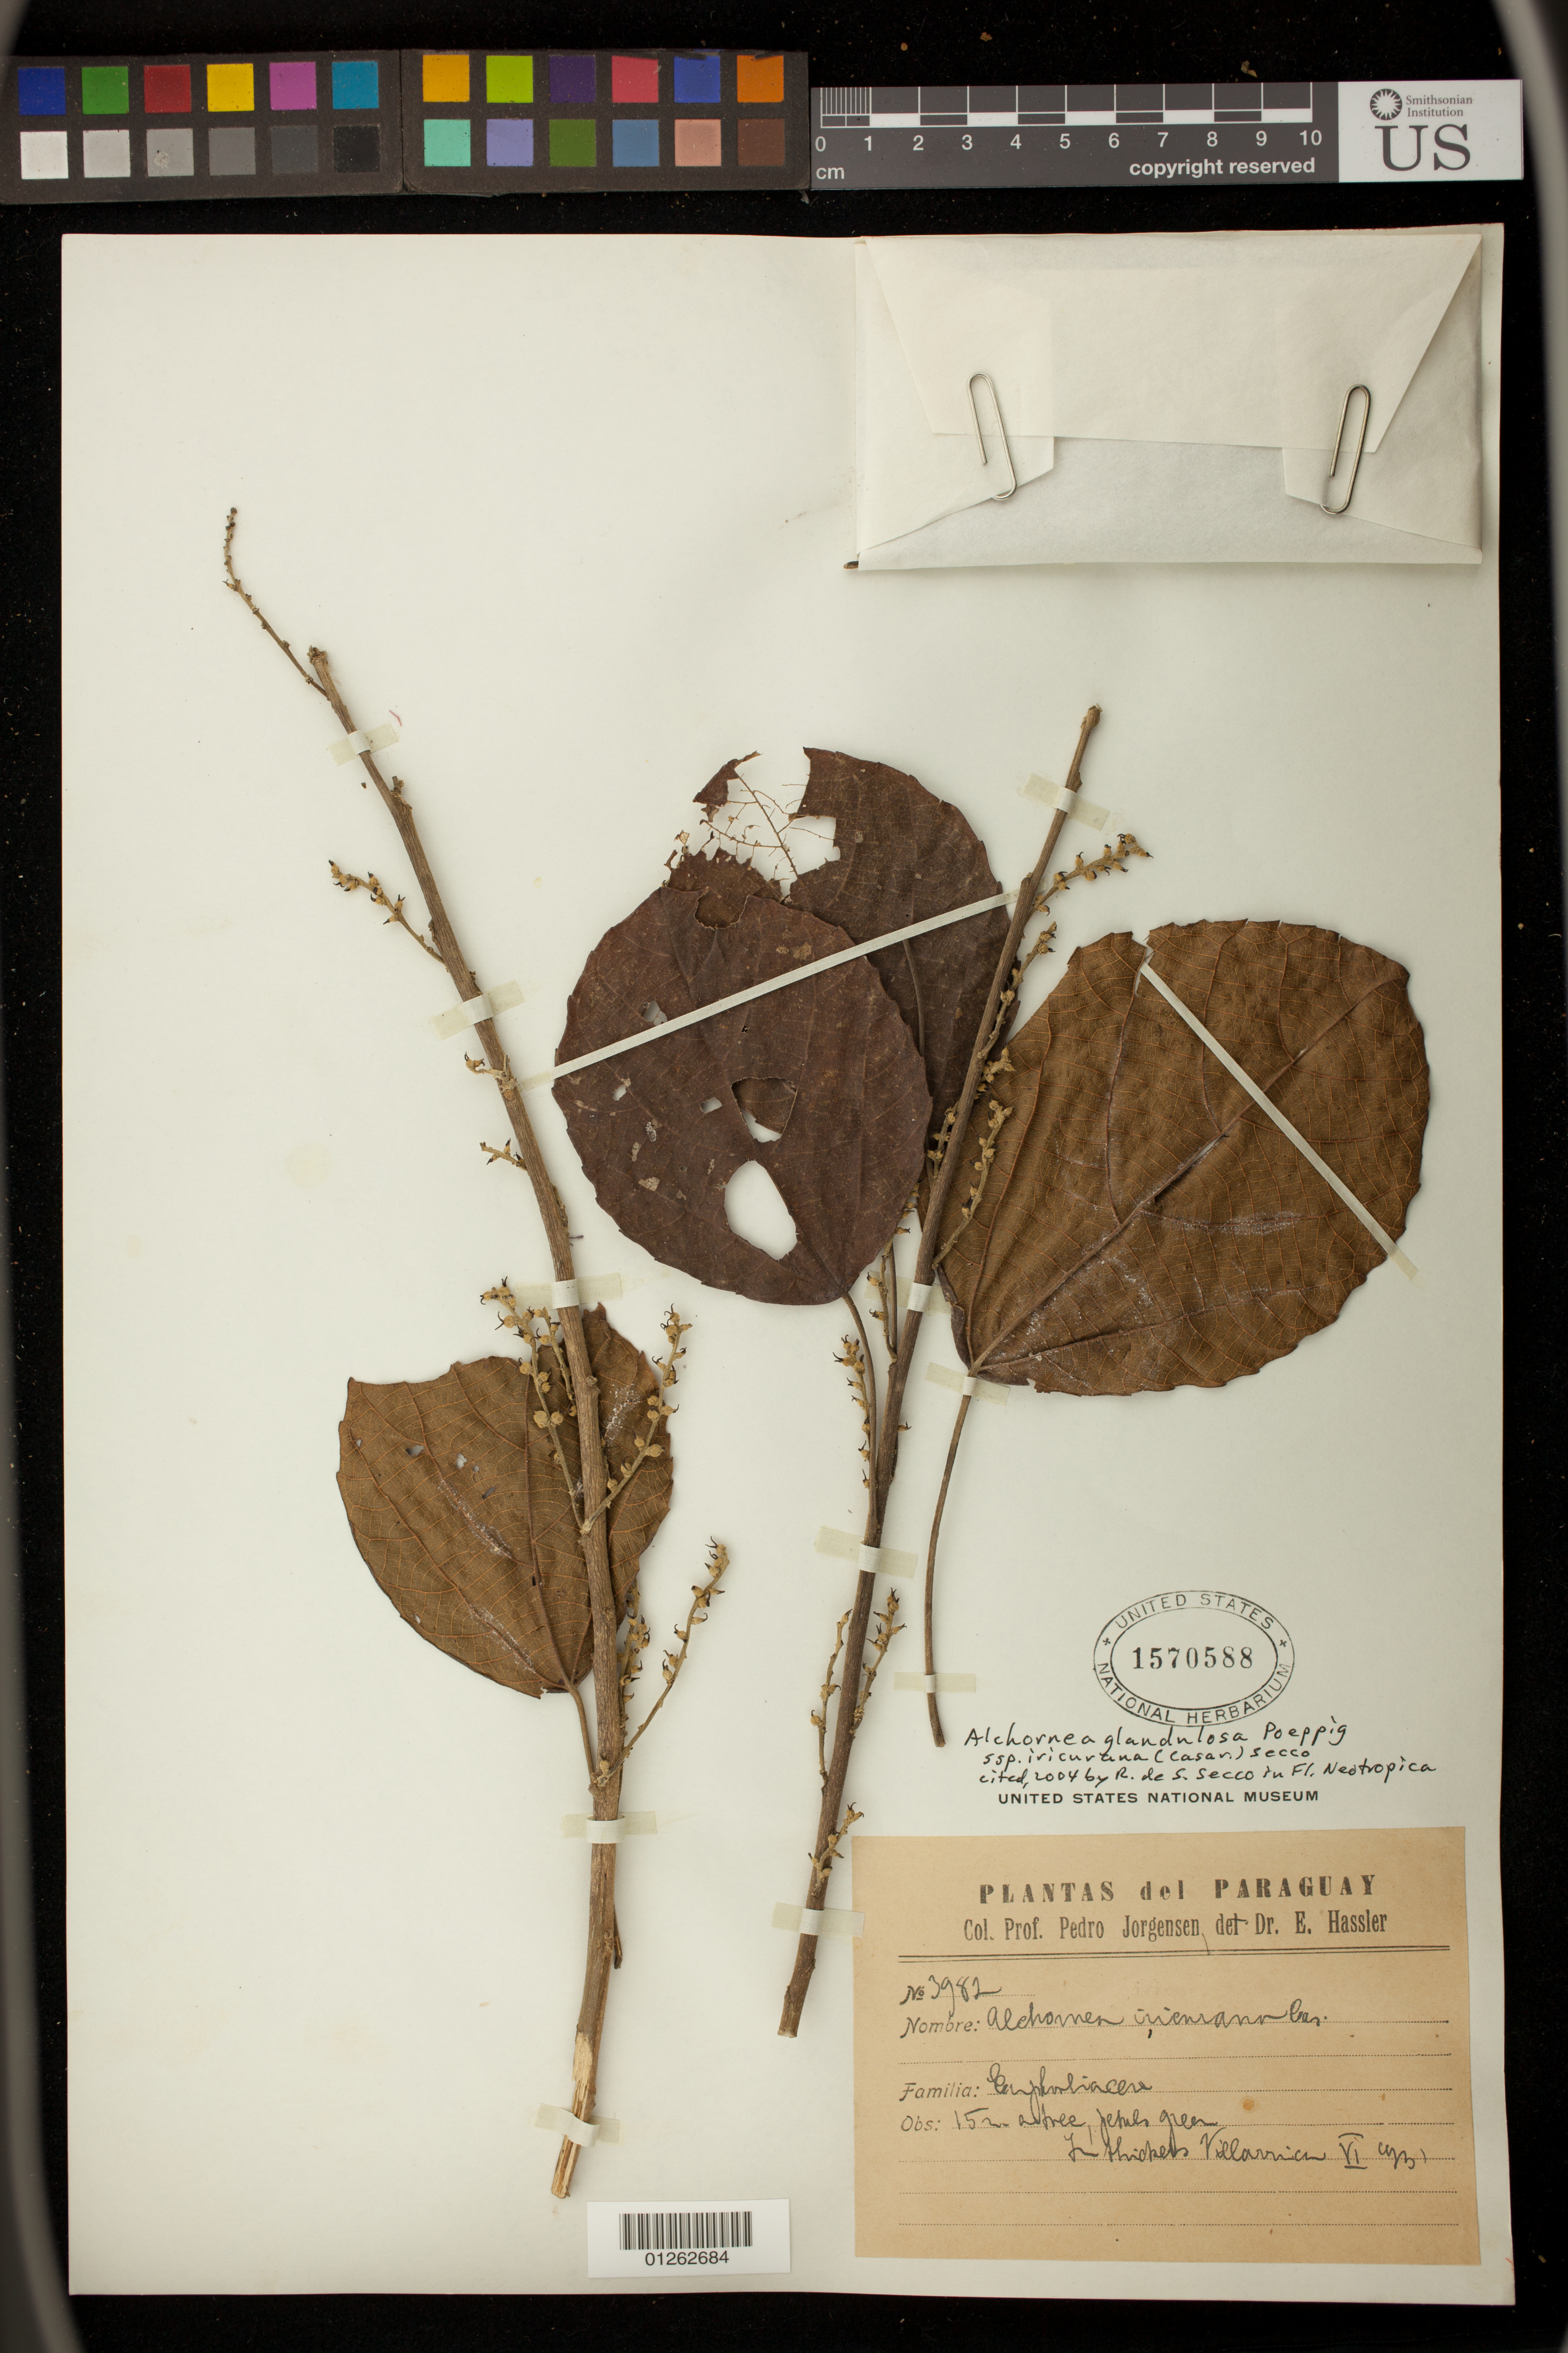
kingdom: Plantae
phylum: Tracheophyta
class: Magnoliopsida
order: Malpighiales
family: Euphorbiaceae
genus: Alchornea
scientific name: Alchornea glandulosa subsp. glandulosa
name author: Poepp.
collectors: P. Jorgensen & E. Hassler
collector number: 3982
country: Paraguay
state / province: Guaira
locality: Villarica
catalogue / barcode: US 1570588